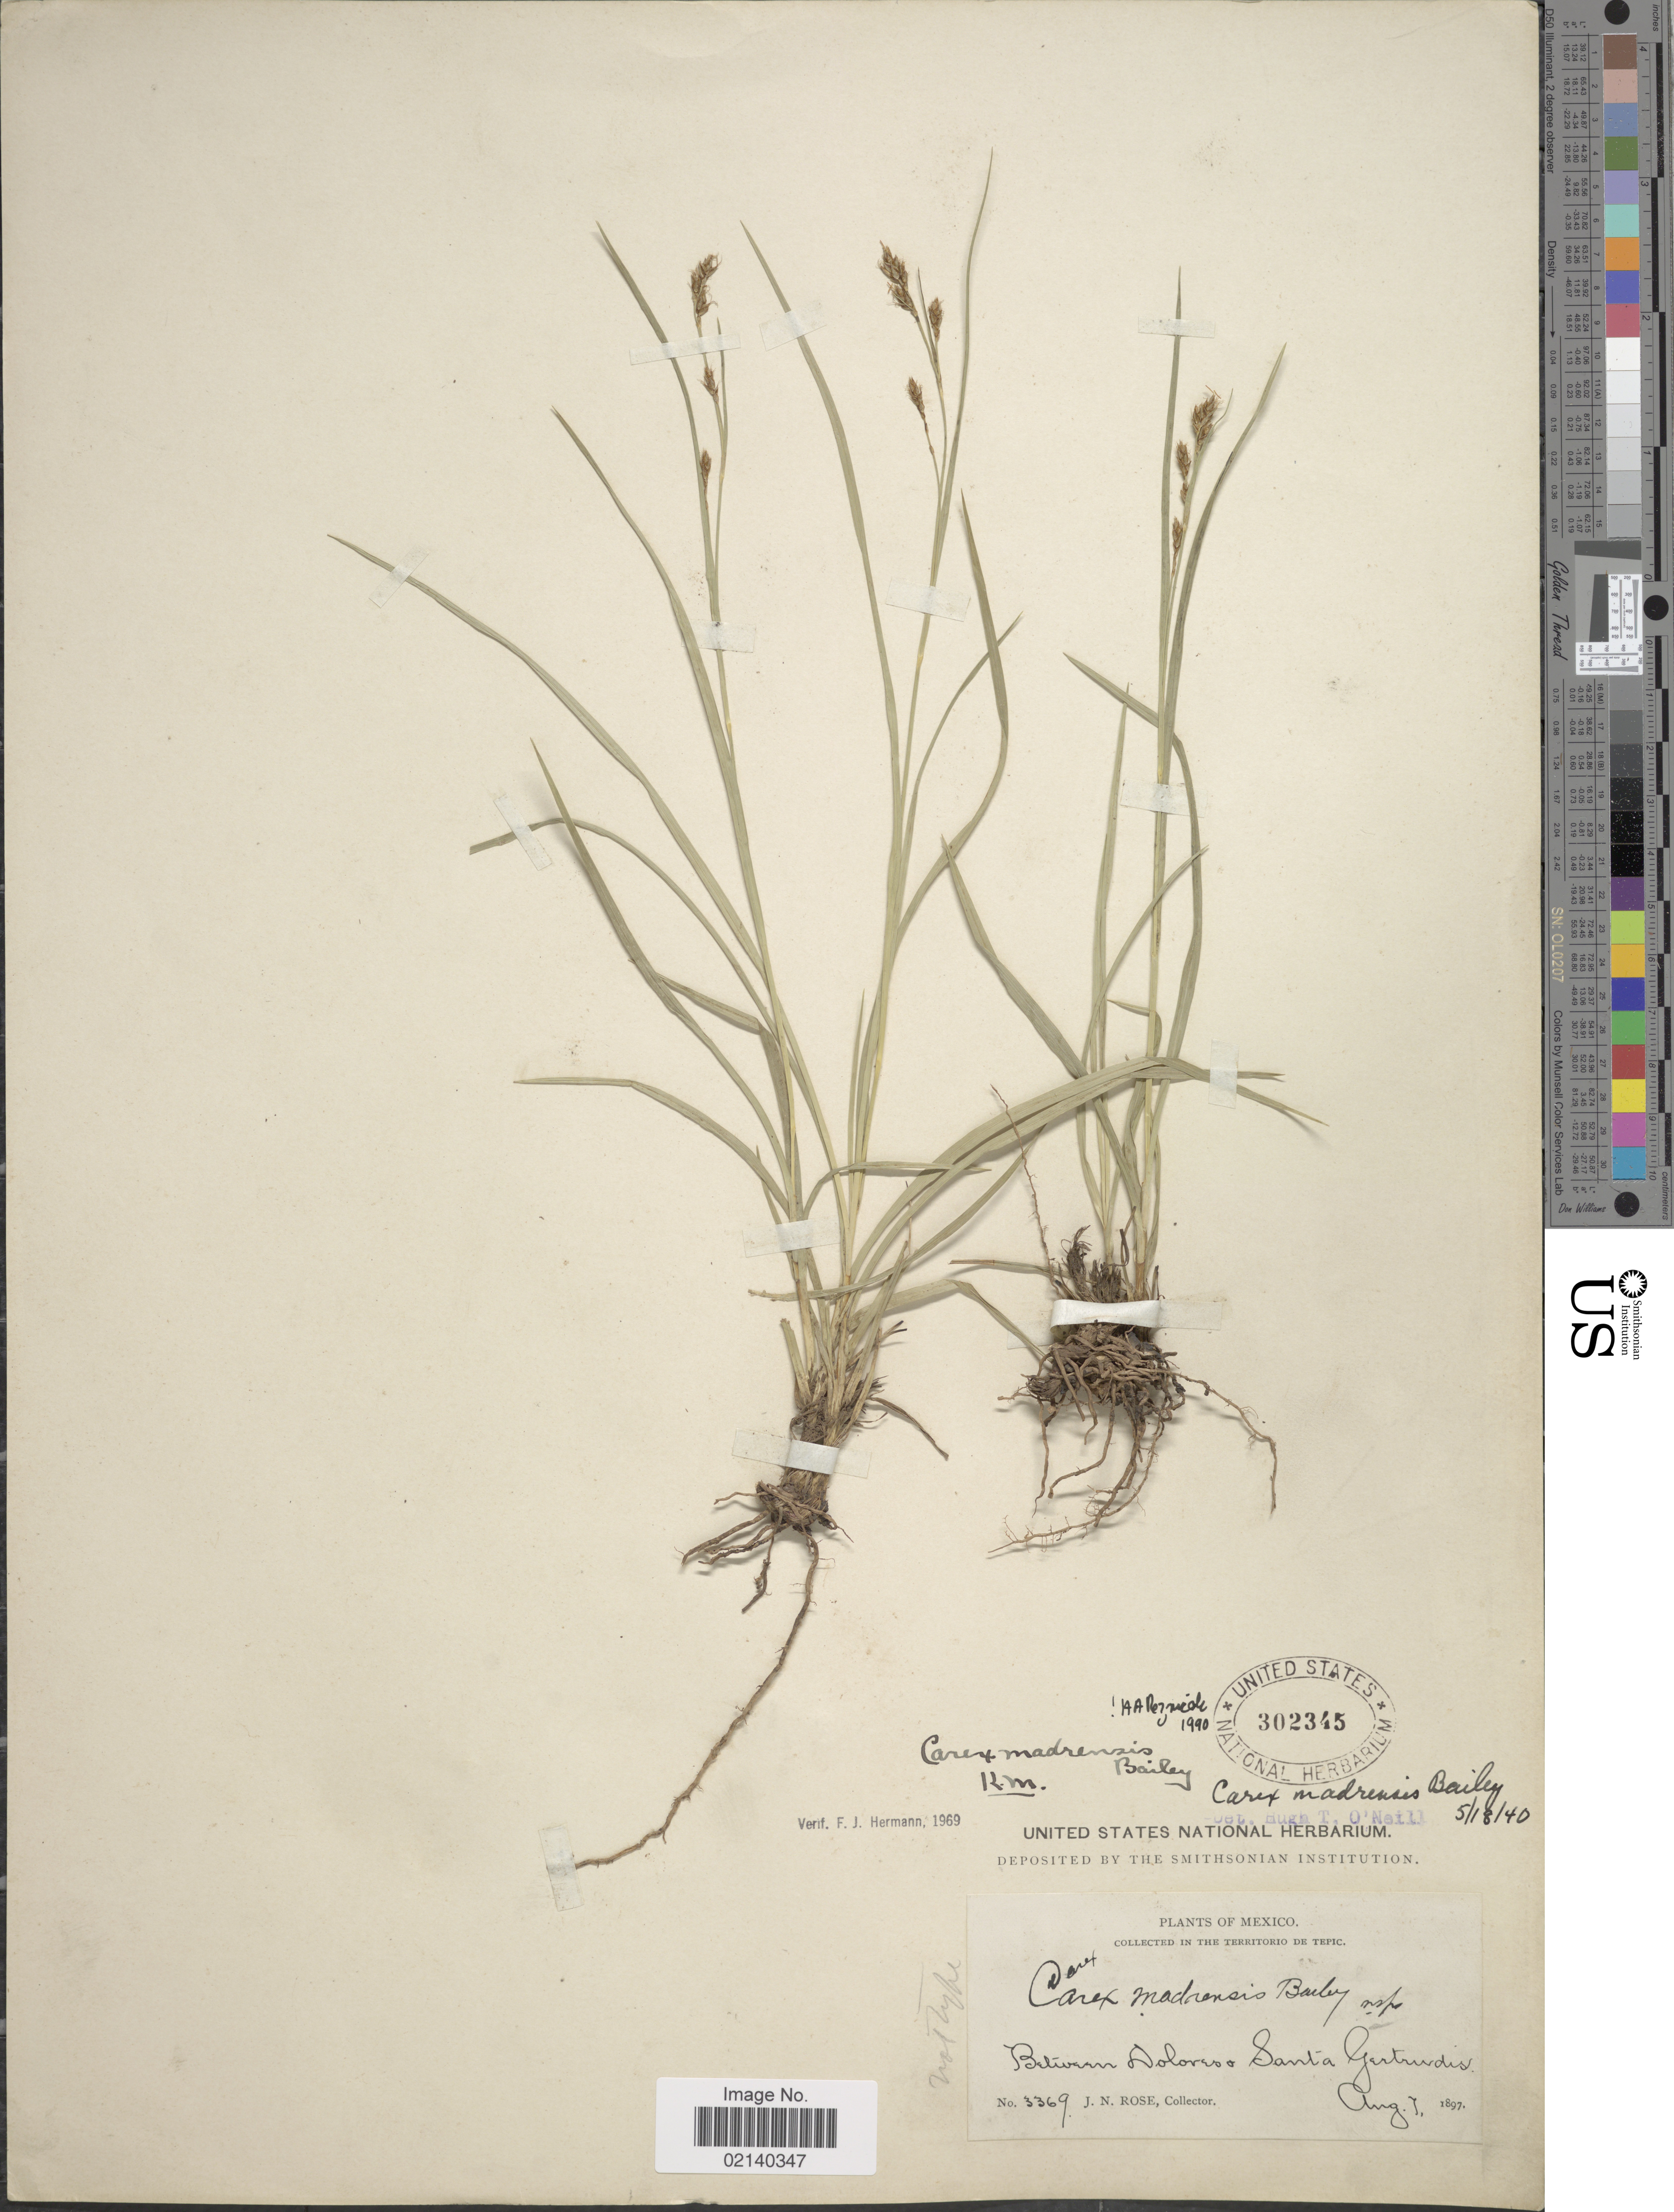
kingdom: Plantae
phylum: Tracheophyta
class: Liliopsida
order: Poales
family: Cyperaceae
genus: Carex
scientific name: Carex madrensis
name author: L.H. Bailey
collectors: J. N. Rose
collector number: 3369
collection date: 1897-08-07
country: Mexico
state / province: México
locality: In the territorio de Tepic. Between Dolores + Santa Gertrudis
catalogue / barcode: US 302345